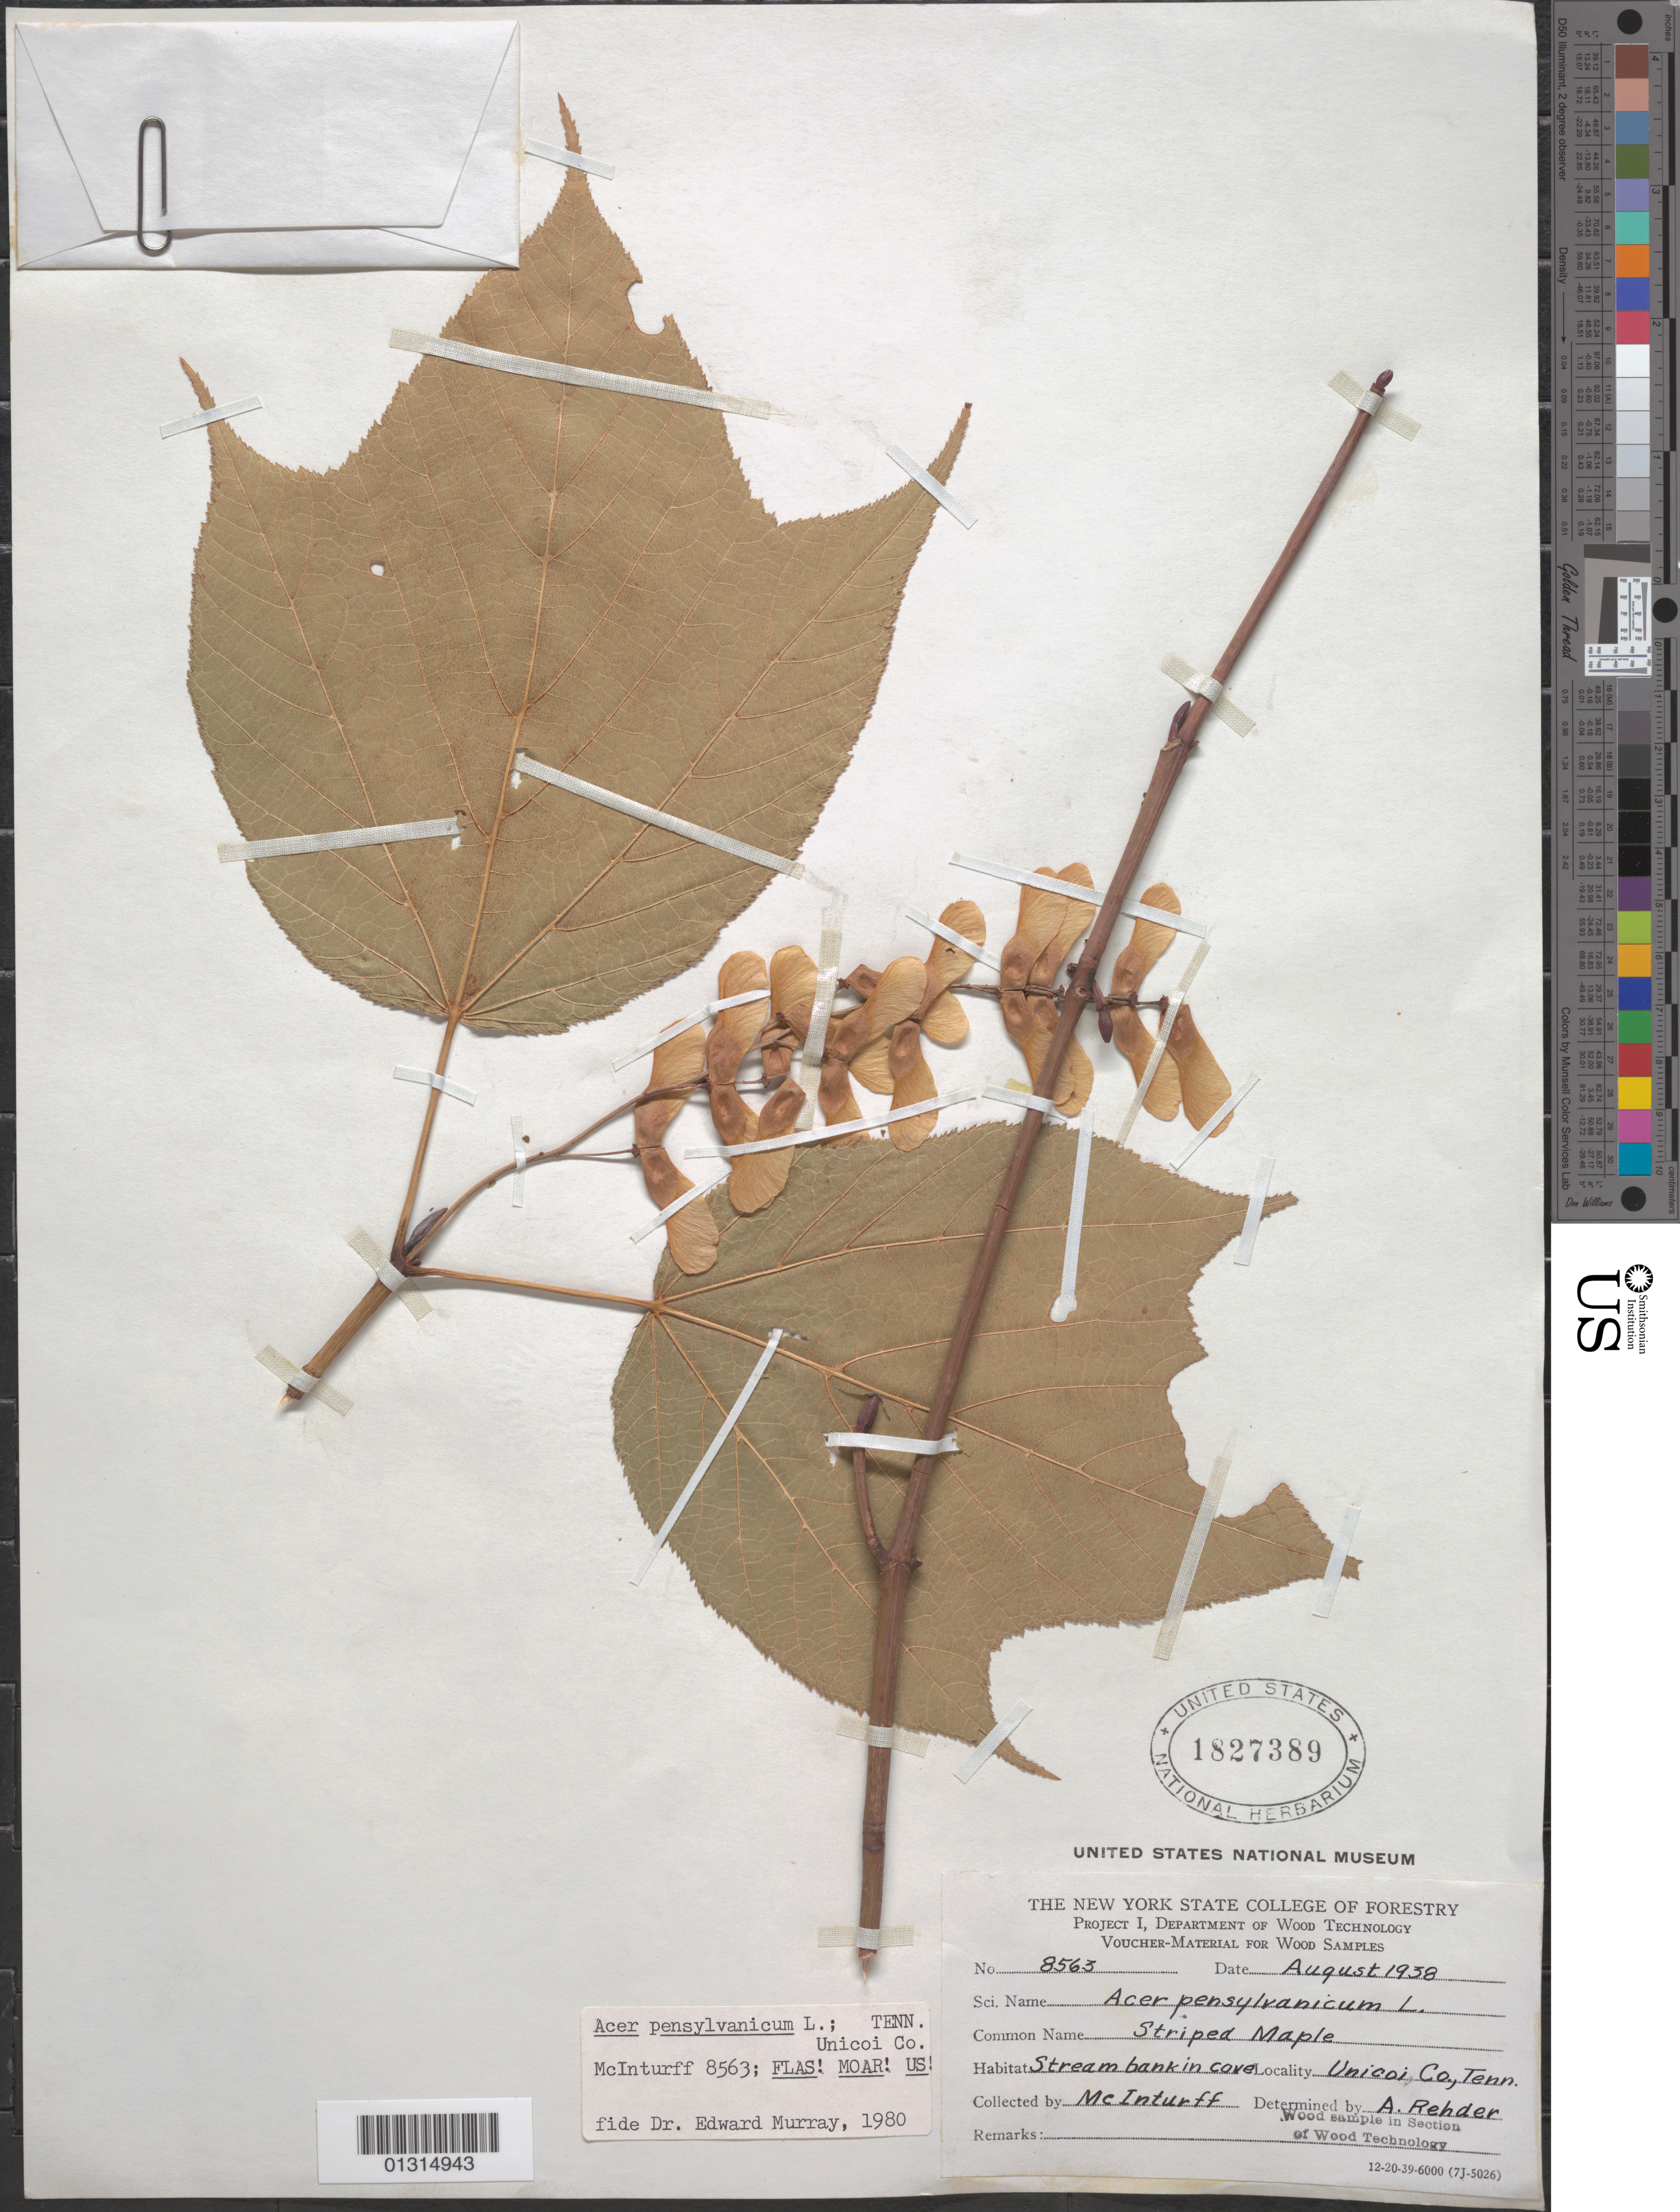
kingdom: Plantae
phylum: Tracheophyta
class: Magnoliopsida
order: Sapindales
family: Sapindaceae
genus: Acer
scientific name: Acer pensylvanicum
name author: L.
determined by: Murray, Edward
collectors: -. Mcinturff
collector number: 8563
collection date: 1938-08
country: United States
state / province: Tennessee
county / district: Unicoi County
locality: Unicoi County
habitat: Stream bank in cove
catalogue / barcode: US 1827389